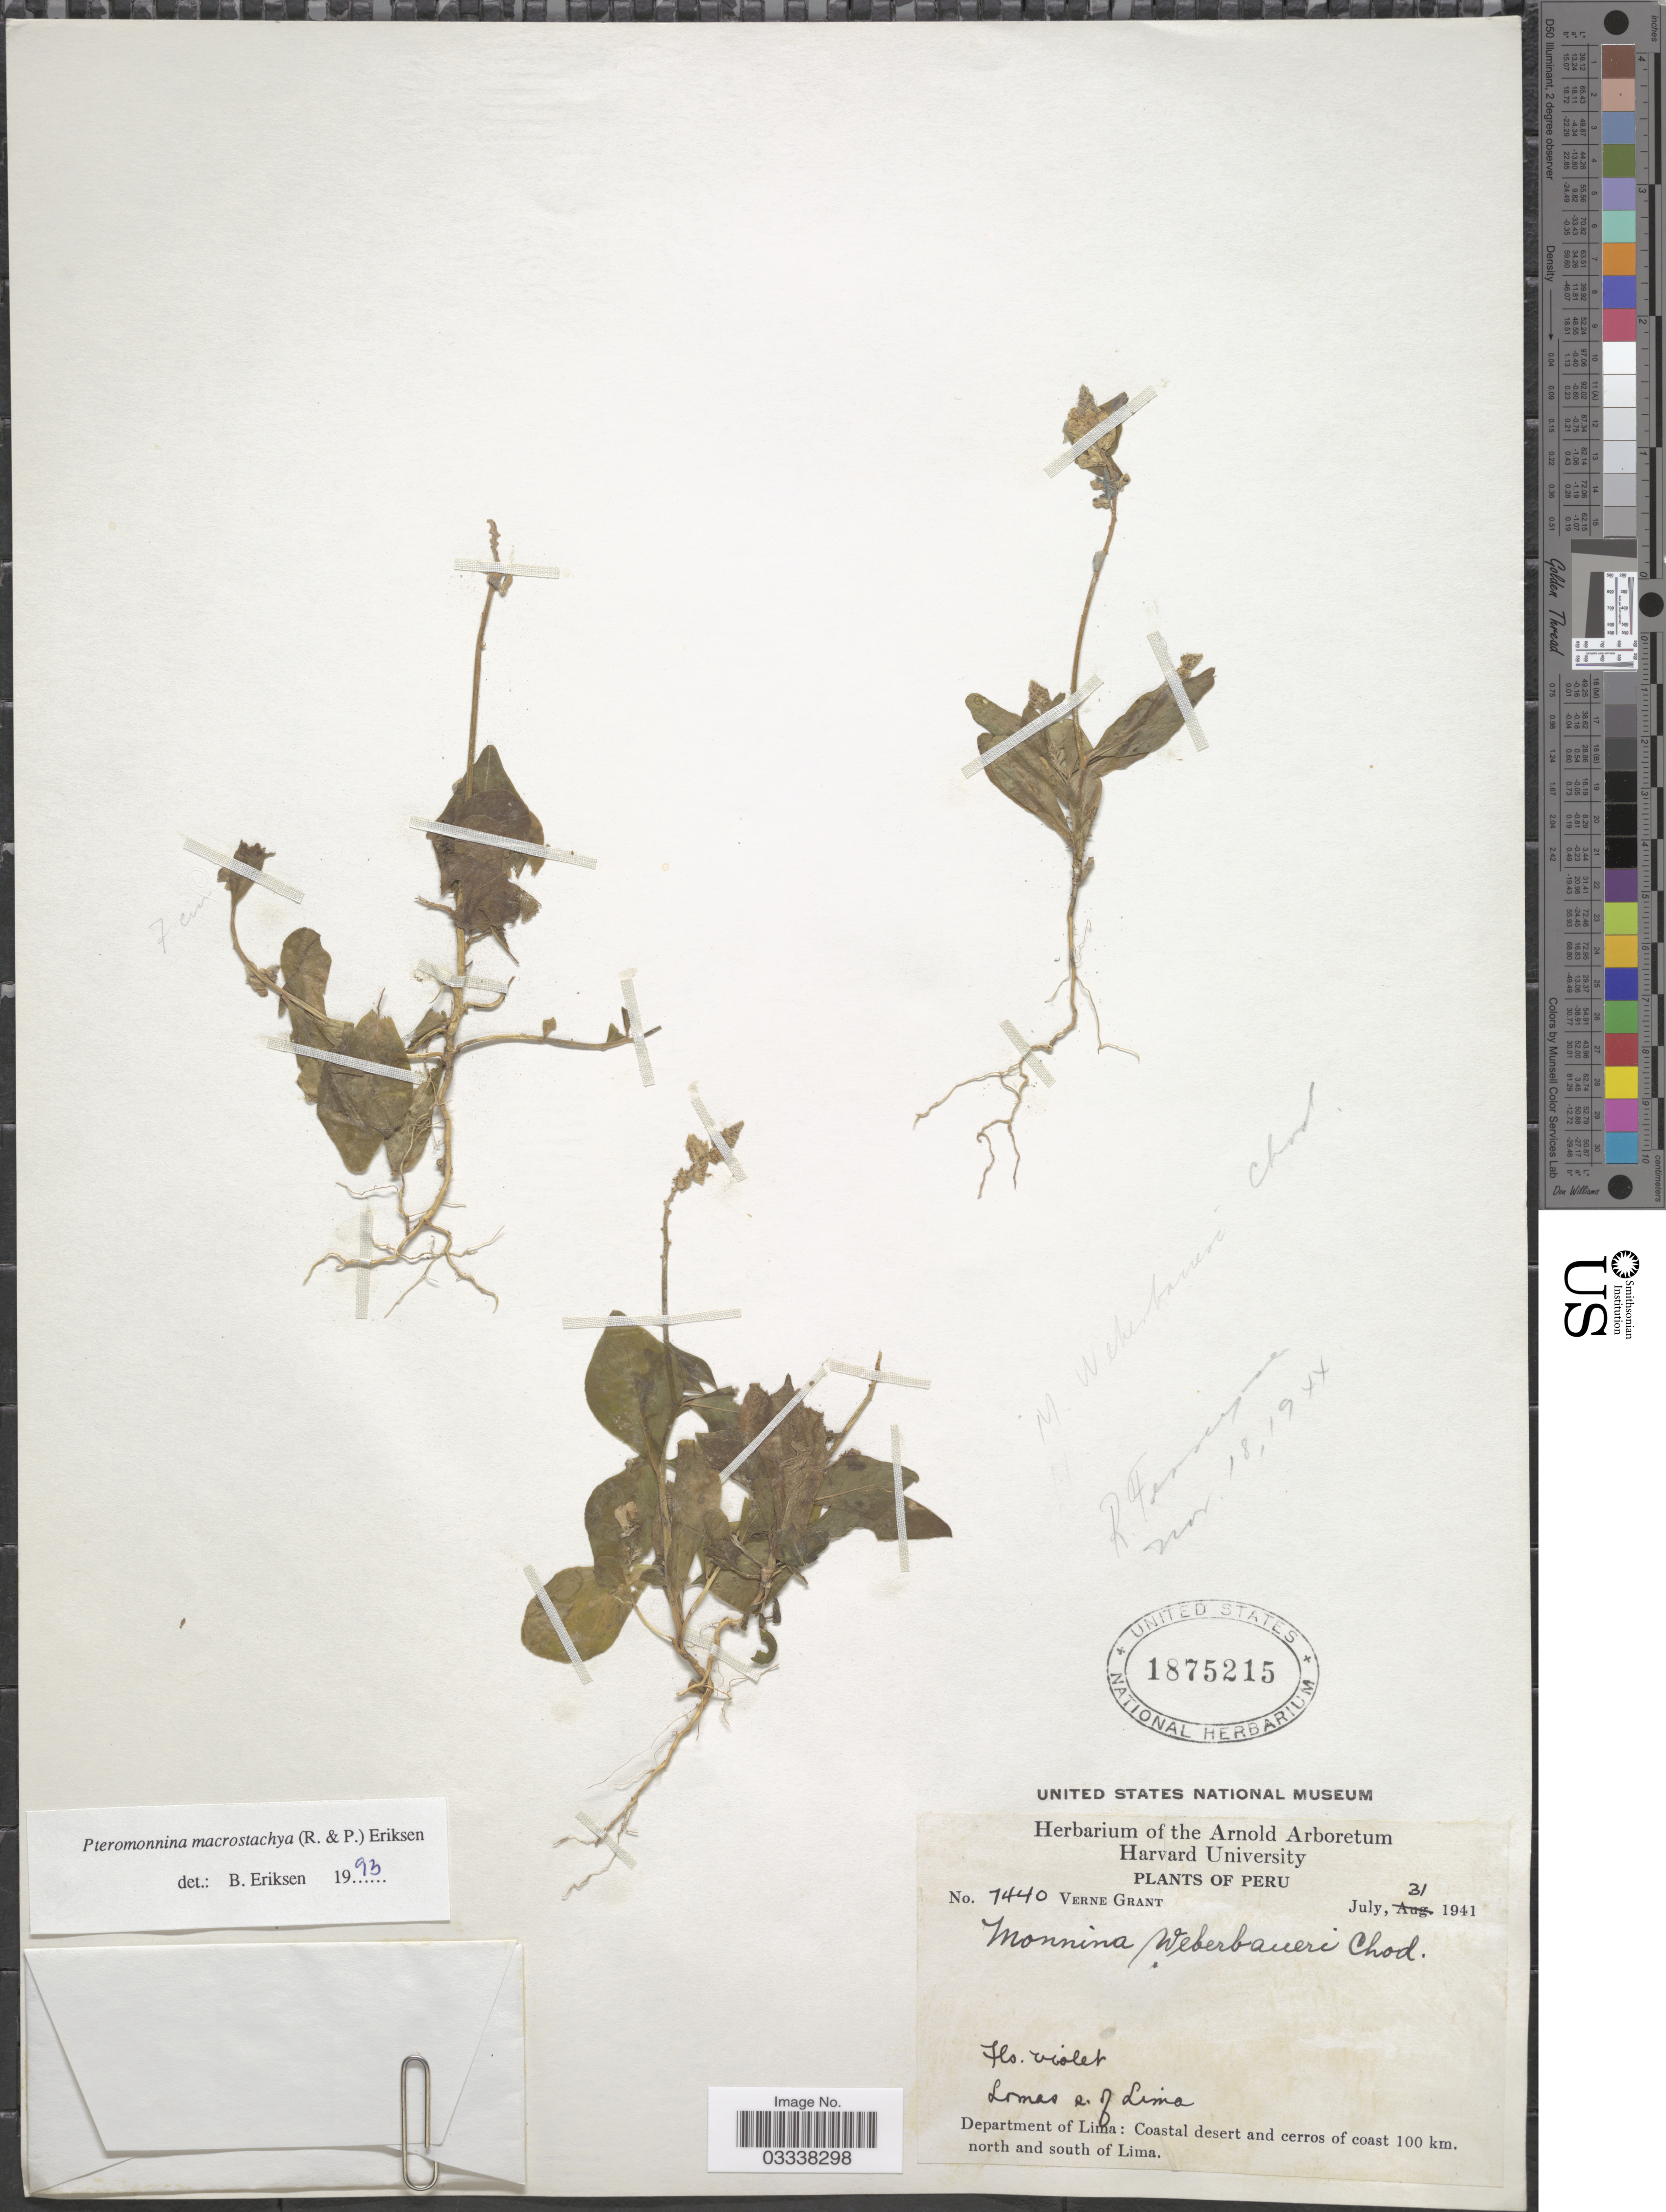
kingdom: Plantae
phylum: Tracheophyta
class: Magnoliopsida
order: Fabales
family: Polygalaceae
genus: Monnina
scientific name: Monnina macrostachya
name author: Ruiz & Pav.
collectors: V. Grant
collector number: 7440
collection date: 1941-07-31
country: Peru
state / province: Lima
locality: Lomas s. of Lima. Department of Lima: Coastal desert and cerros of coast 100 km. north and south of Lima.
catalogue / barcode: US 1875215